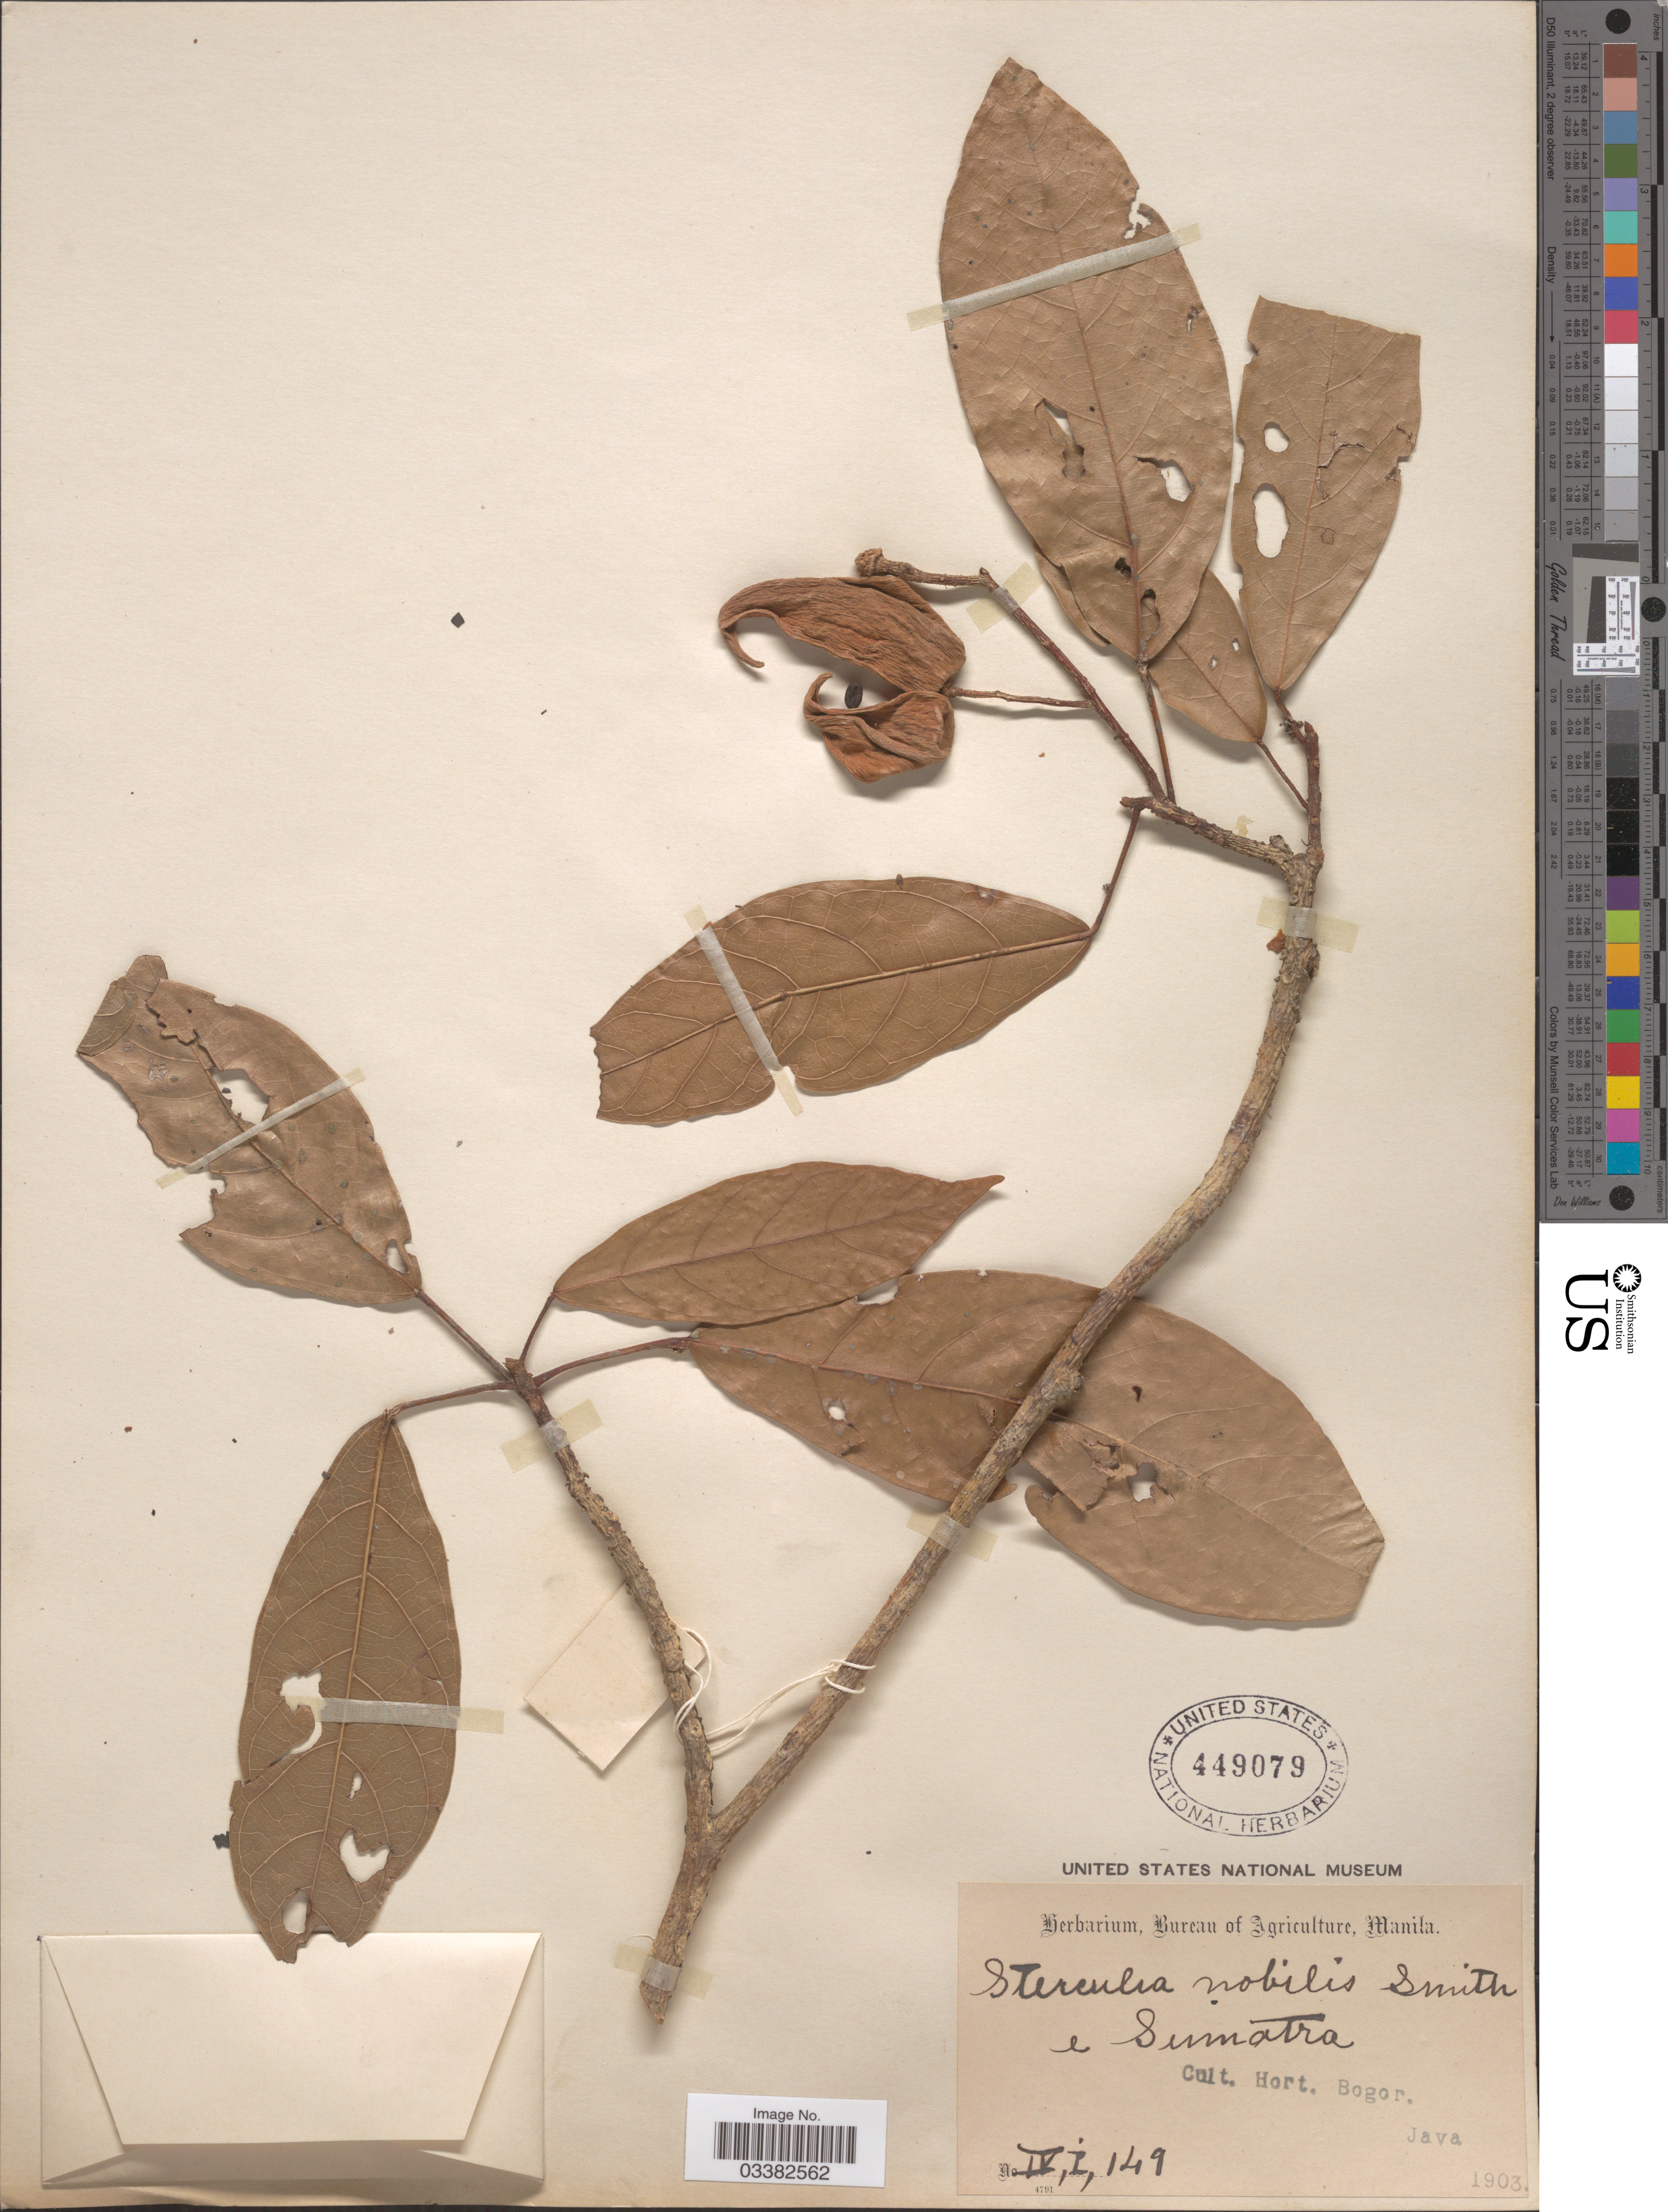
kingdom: Plantae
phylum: Tracheophyta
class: Magnoliopsida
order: Malvales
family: Malvaceae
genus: Sterculia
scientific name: Sterculia nobilis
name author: Sm.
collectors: ex Herb. Bur. Agric. Manila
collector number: IV,I,149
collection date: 1903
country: Indonesia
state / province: Java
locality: Cult. Hort. Bogor.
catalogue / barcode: US 449079